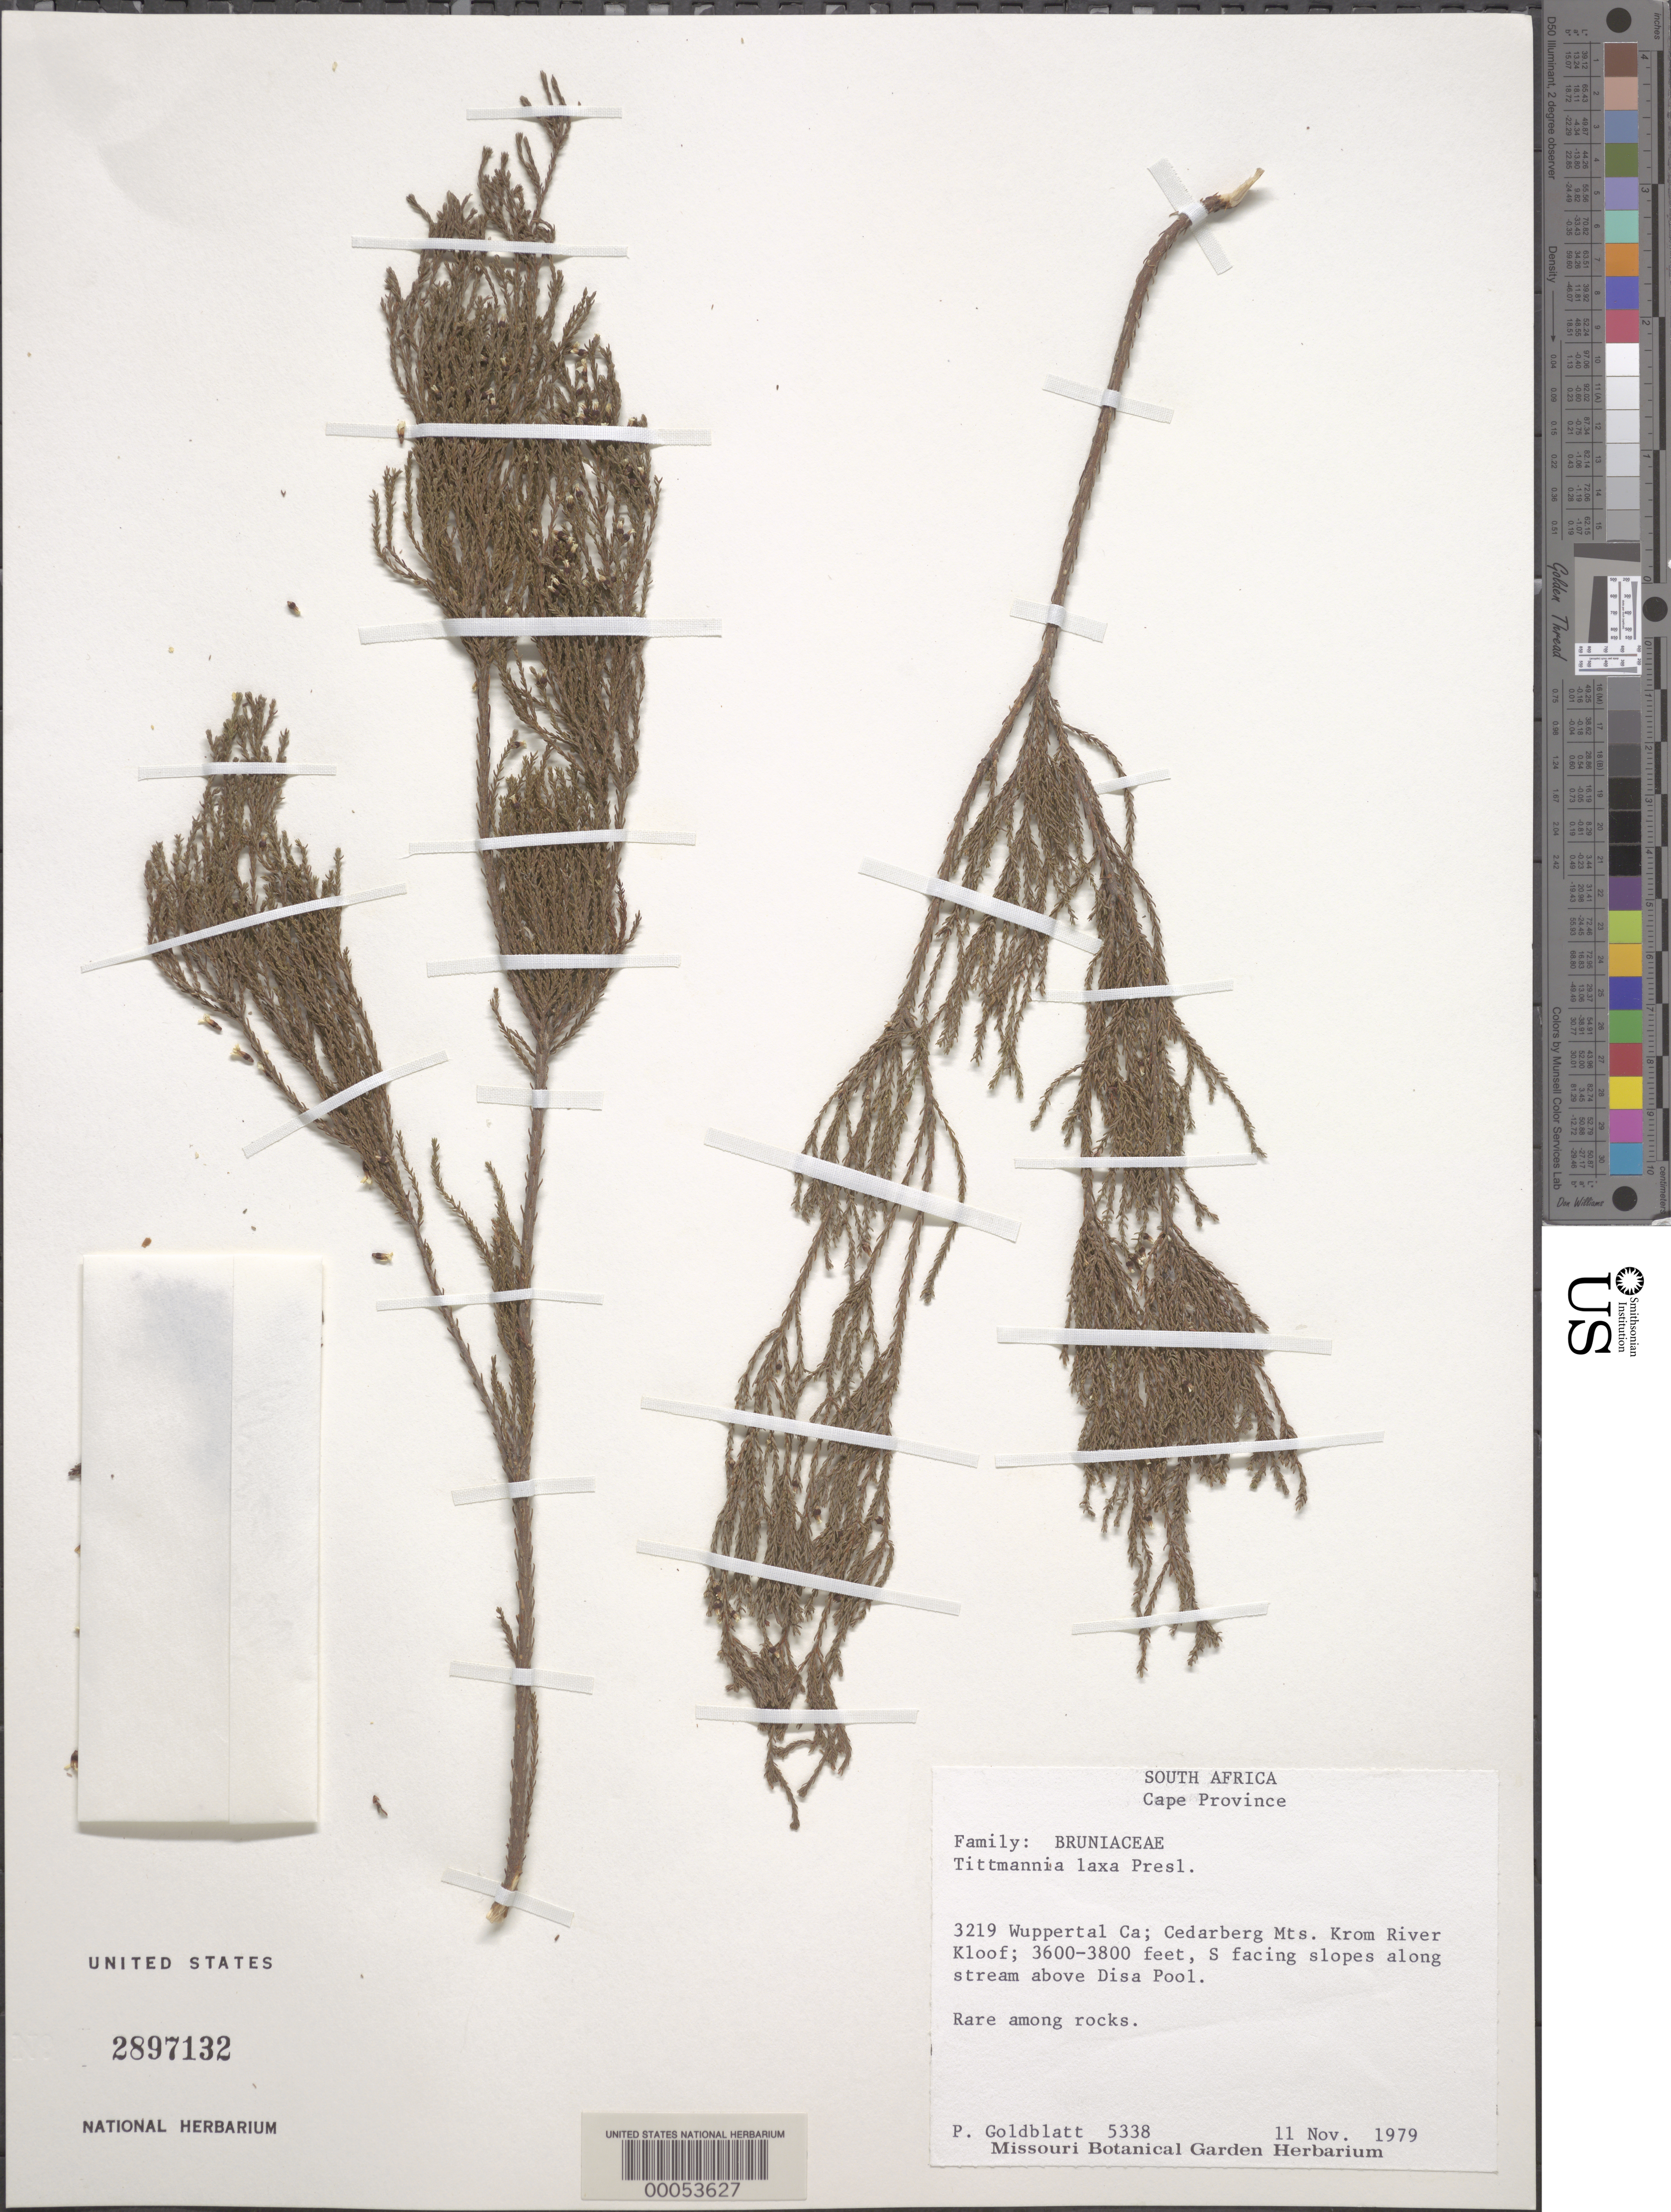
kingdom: Plantae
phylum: Tracheophyta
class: Magnoliopsida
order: Bruniales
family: Bruniaceae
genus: Audouinia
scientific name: Audouinia laxa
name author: (Thunb.) A.V. Hall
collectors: P. Goldblatt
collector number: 5338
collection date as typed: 11 Nov 1979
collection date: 1979-11-11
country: South Africa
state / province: Western Cape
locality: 3219 wuppertal ca; cedarberg mts. krom river kloof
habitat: Rare among rocks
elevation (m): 1097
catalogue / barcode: US 2897132